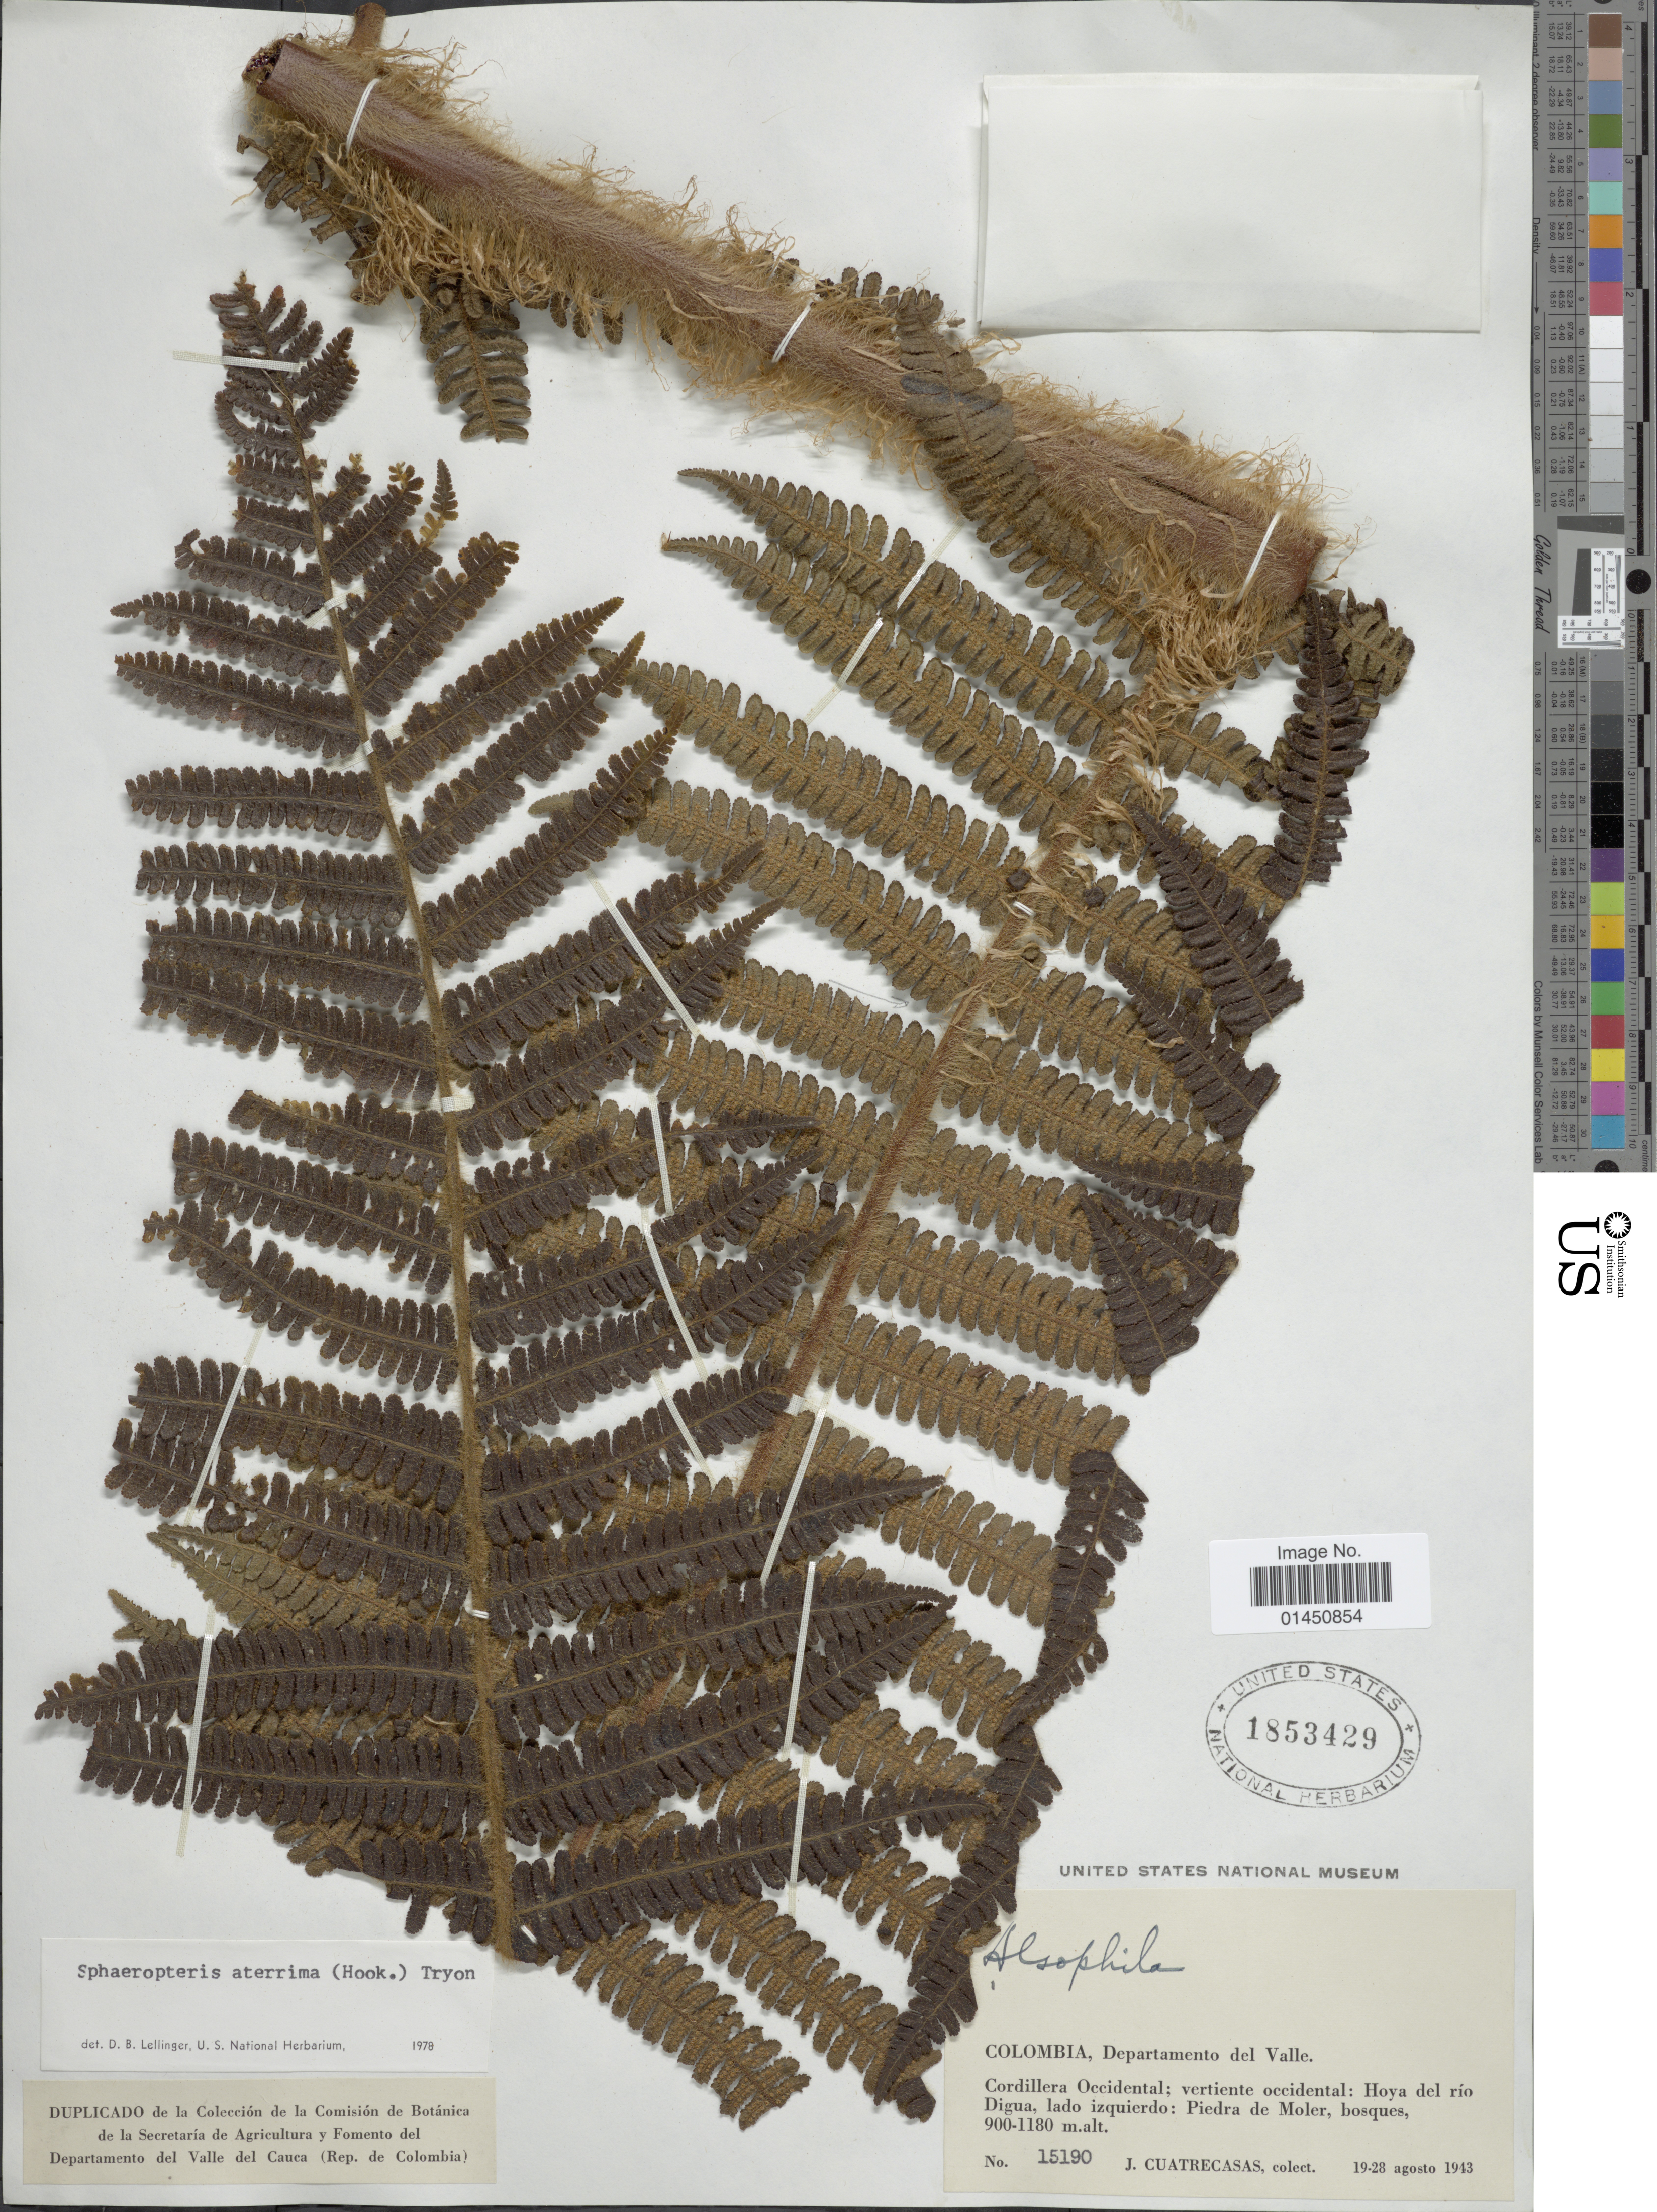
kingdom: Plantae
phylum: Tracheophyta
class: Polypodiopsida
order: Cyatheales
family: Cyatheaceae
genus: Cyathea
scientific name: Cyathea aterrima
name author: (Hook. ex Hook. & Baker) Domin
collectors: J. Cuatrecasas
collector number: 15190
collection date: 1943-08-19/1943-08-28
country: Colombia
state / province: Valle del Cauca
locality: Cordillera Occidental; vertiente occidental: Hoya del rio Digua, lado izquierdo: Piedra de Moler, bosques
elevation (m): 900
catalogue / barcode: US 1853429